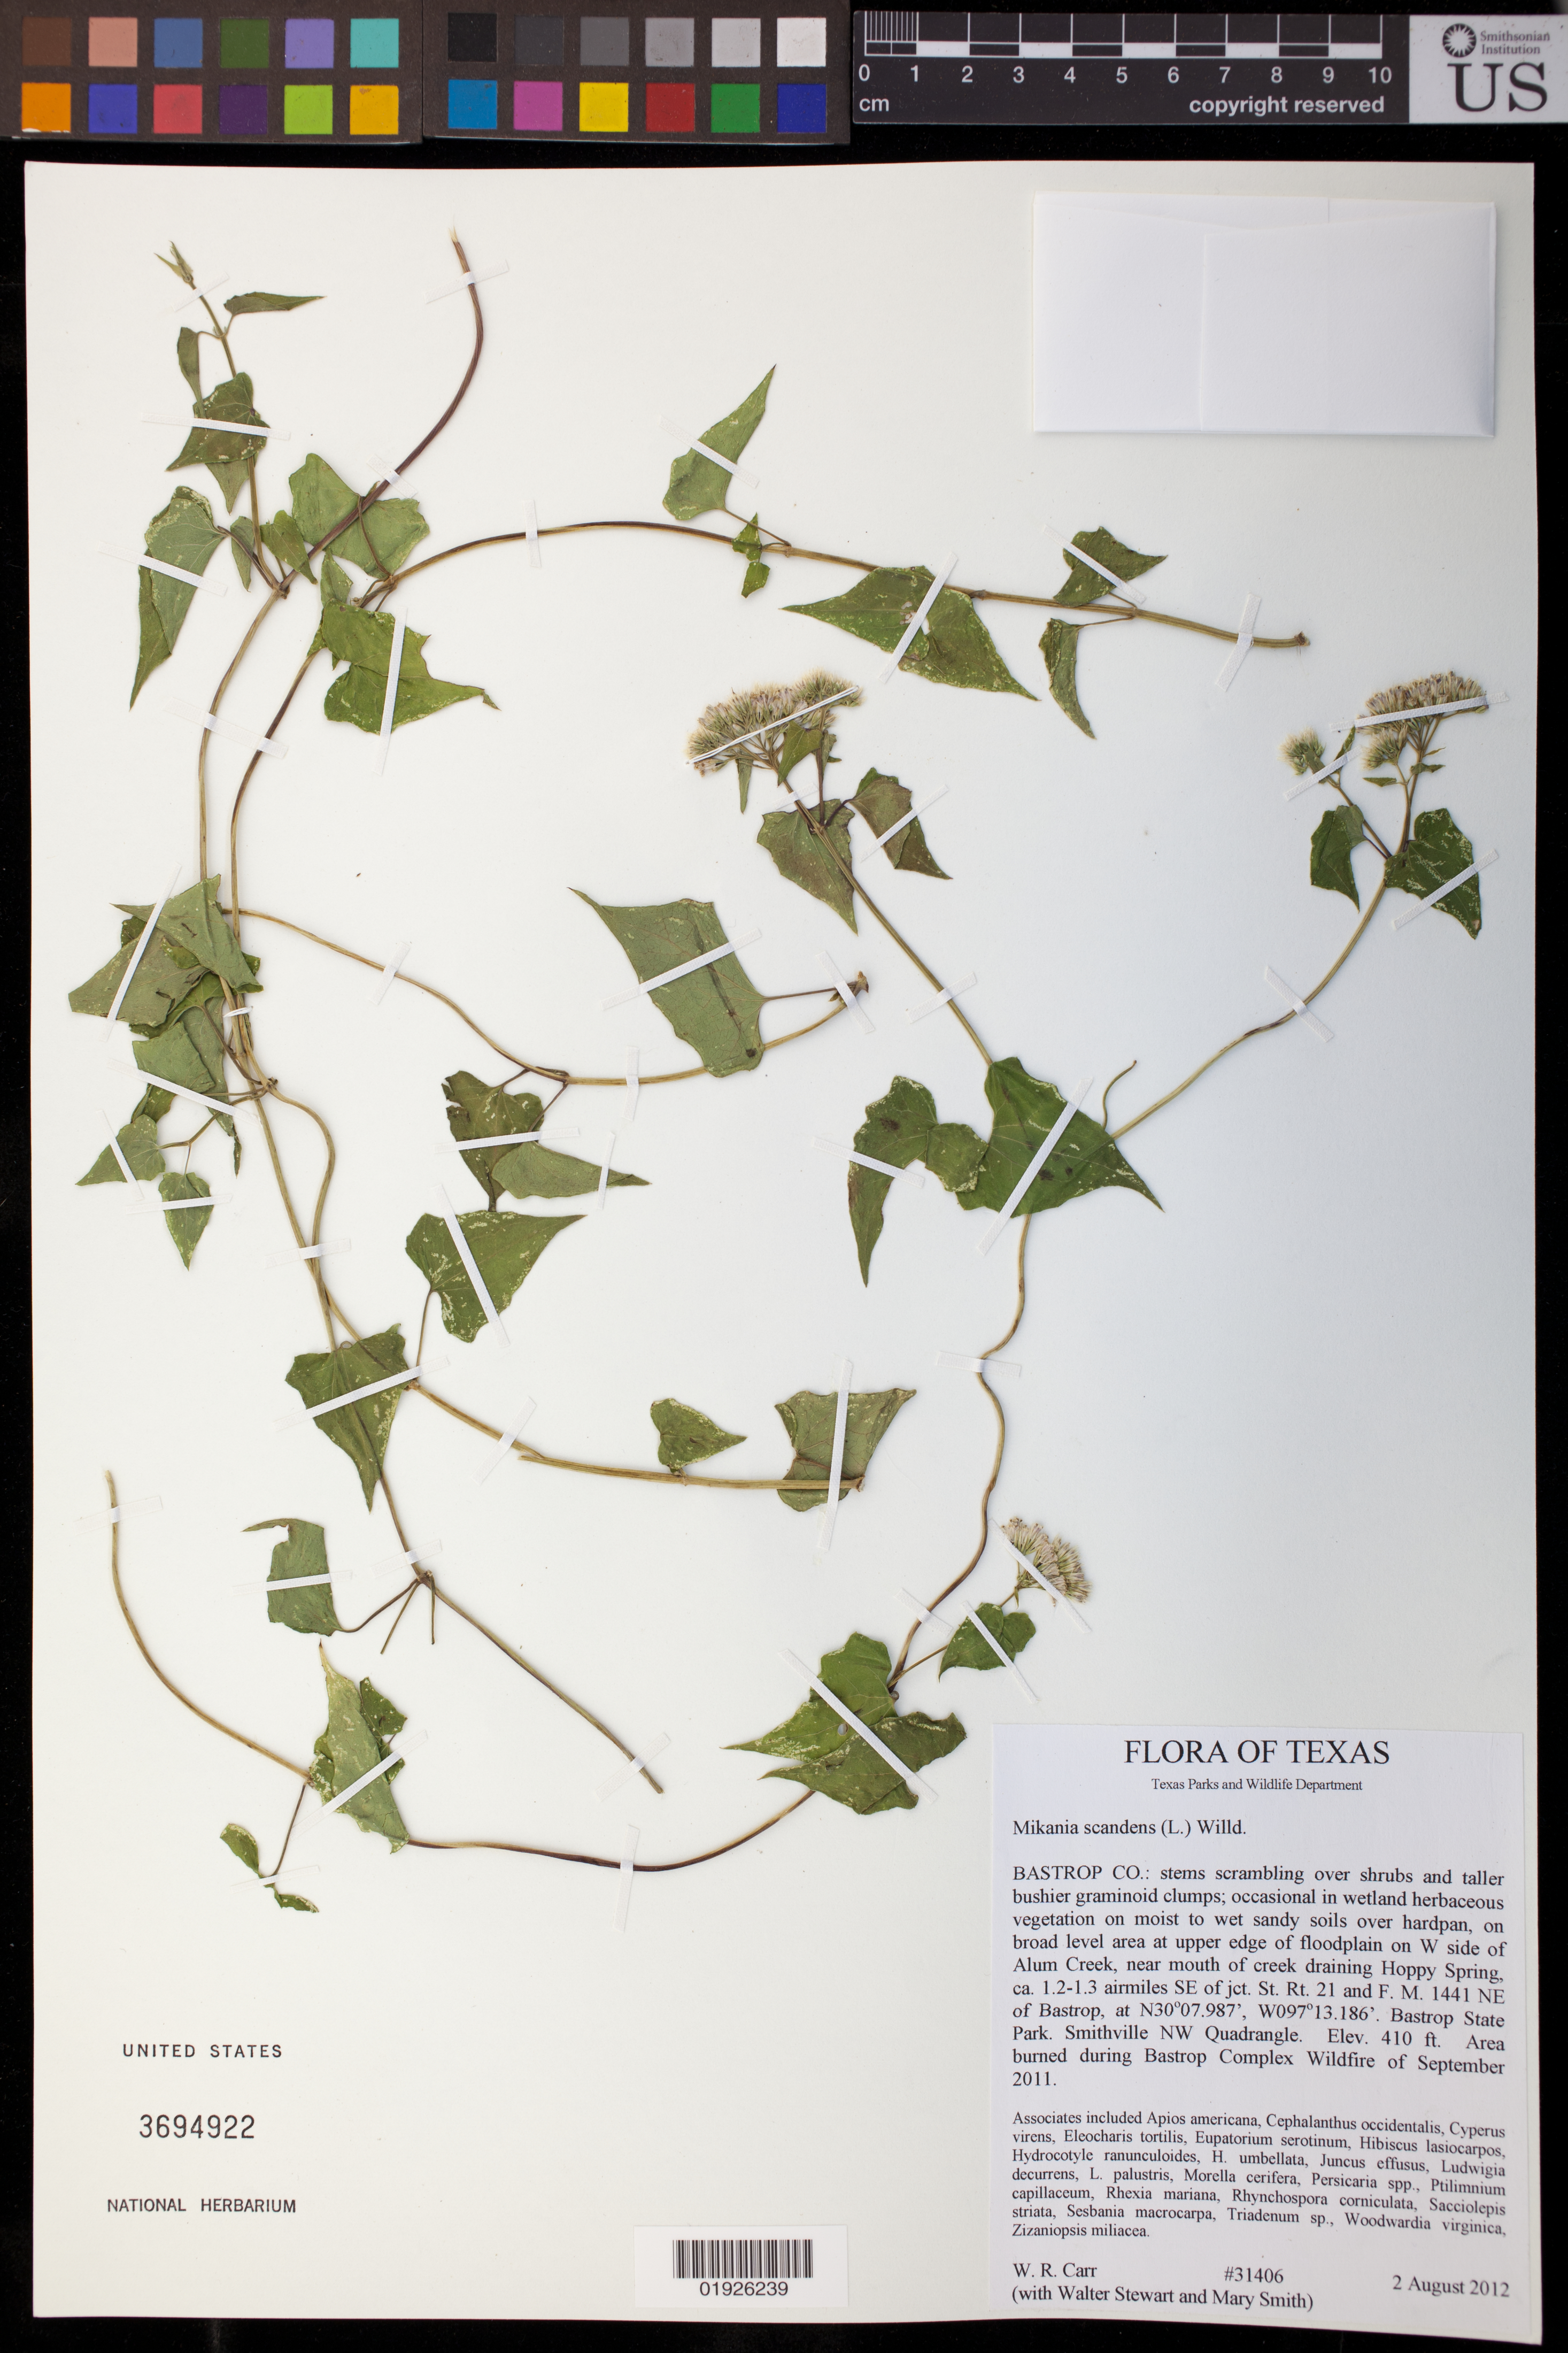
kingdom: Plantae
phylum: Tracheophyta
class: Magnoliopsida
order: Asterales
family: Asteraceae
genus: Mikania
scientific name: Mikania scandens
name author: (L.) Willd.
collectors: W. Carr, W. Stewart & M. Smith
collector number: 31406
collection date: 2012-08-02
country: United States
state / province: Texas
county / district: Bastrop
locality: On broad level area at upper edge of floodplain on W side of Alum Creek, near mouth of creek draining Hoppy Spring, ca. 1.2 - 1.3 airmiles SE of jct. St. Rt. 21 and F. M. 1441 NE of Bastrop. Bastrop State Park. Smithville NW Quadrangle.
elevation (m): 125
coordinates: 30 07.987 N, 097 13.186 W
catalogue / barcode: US 3694922